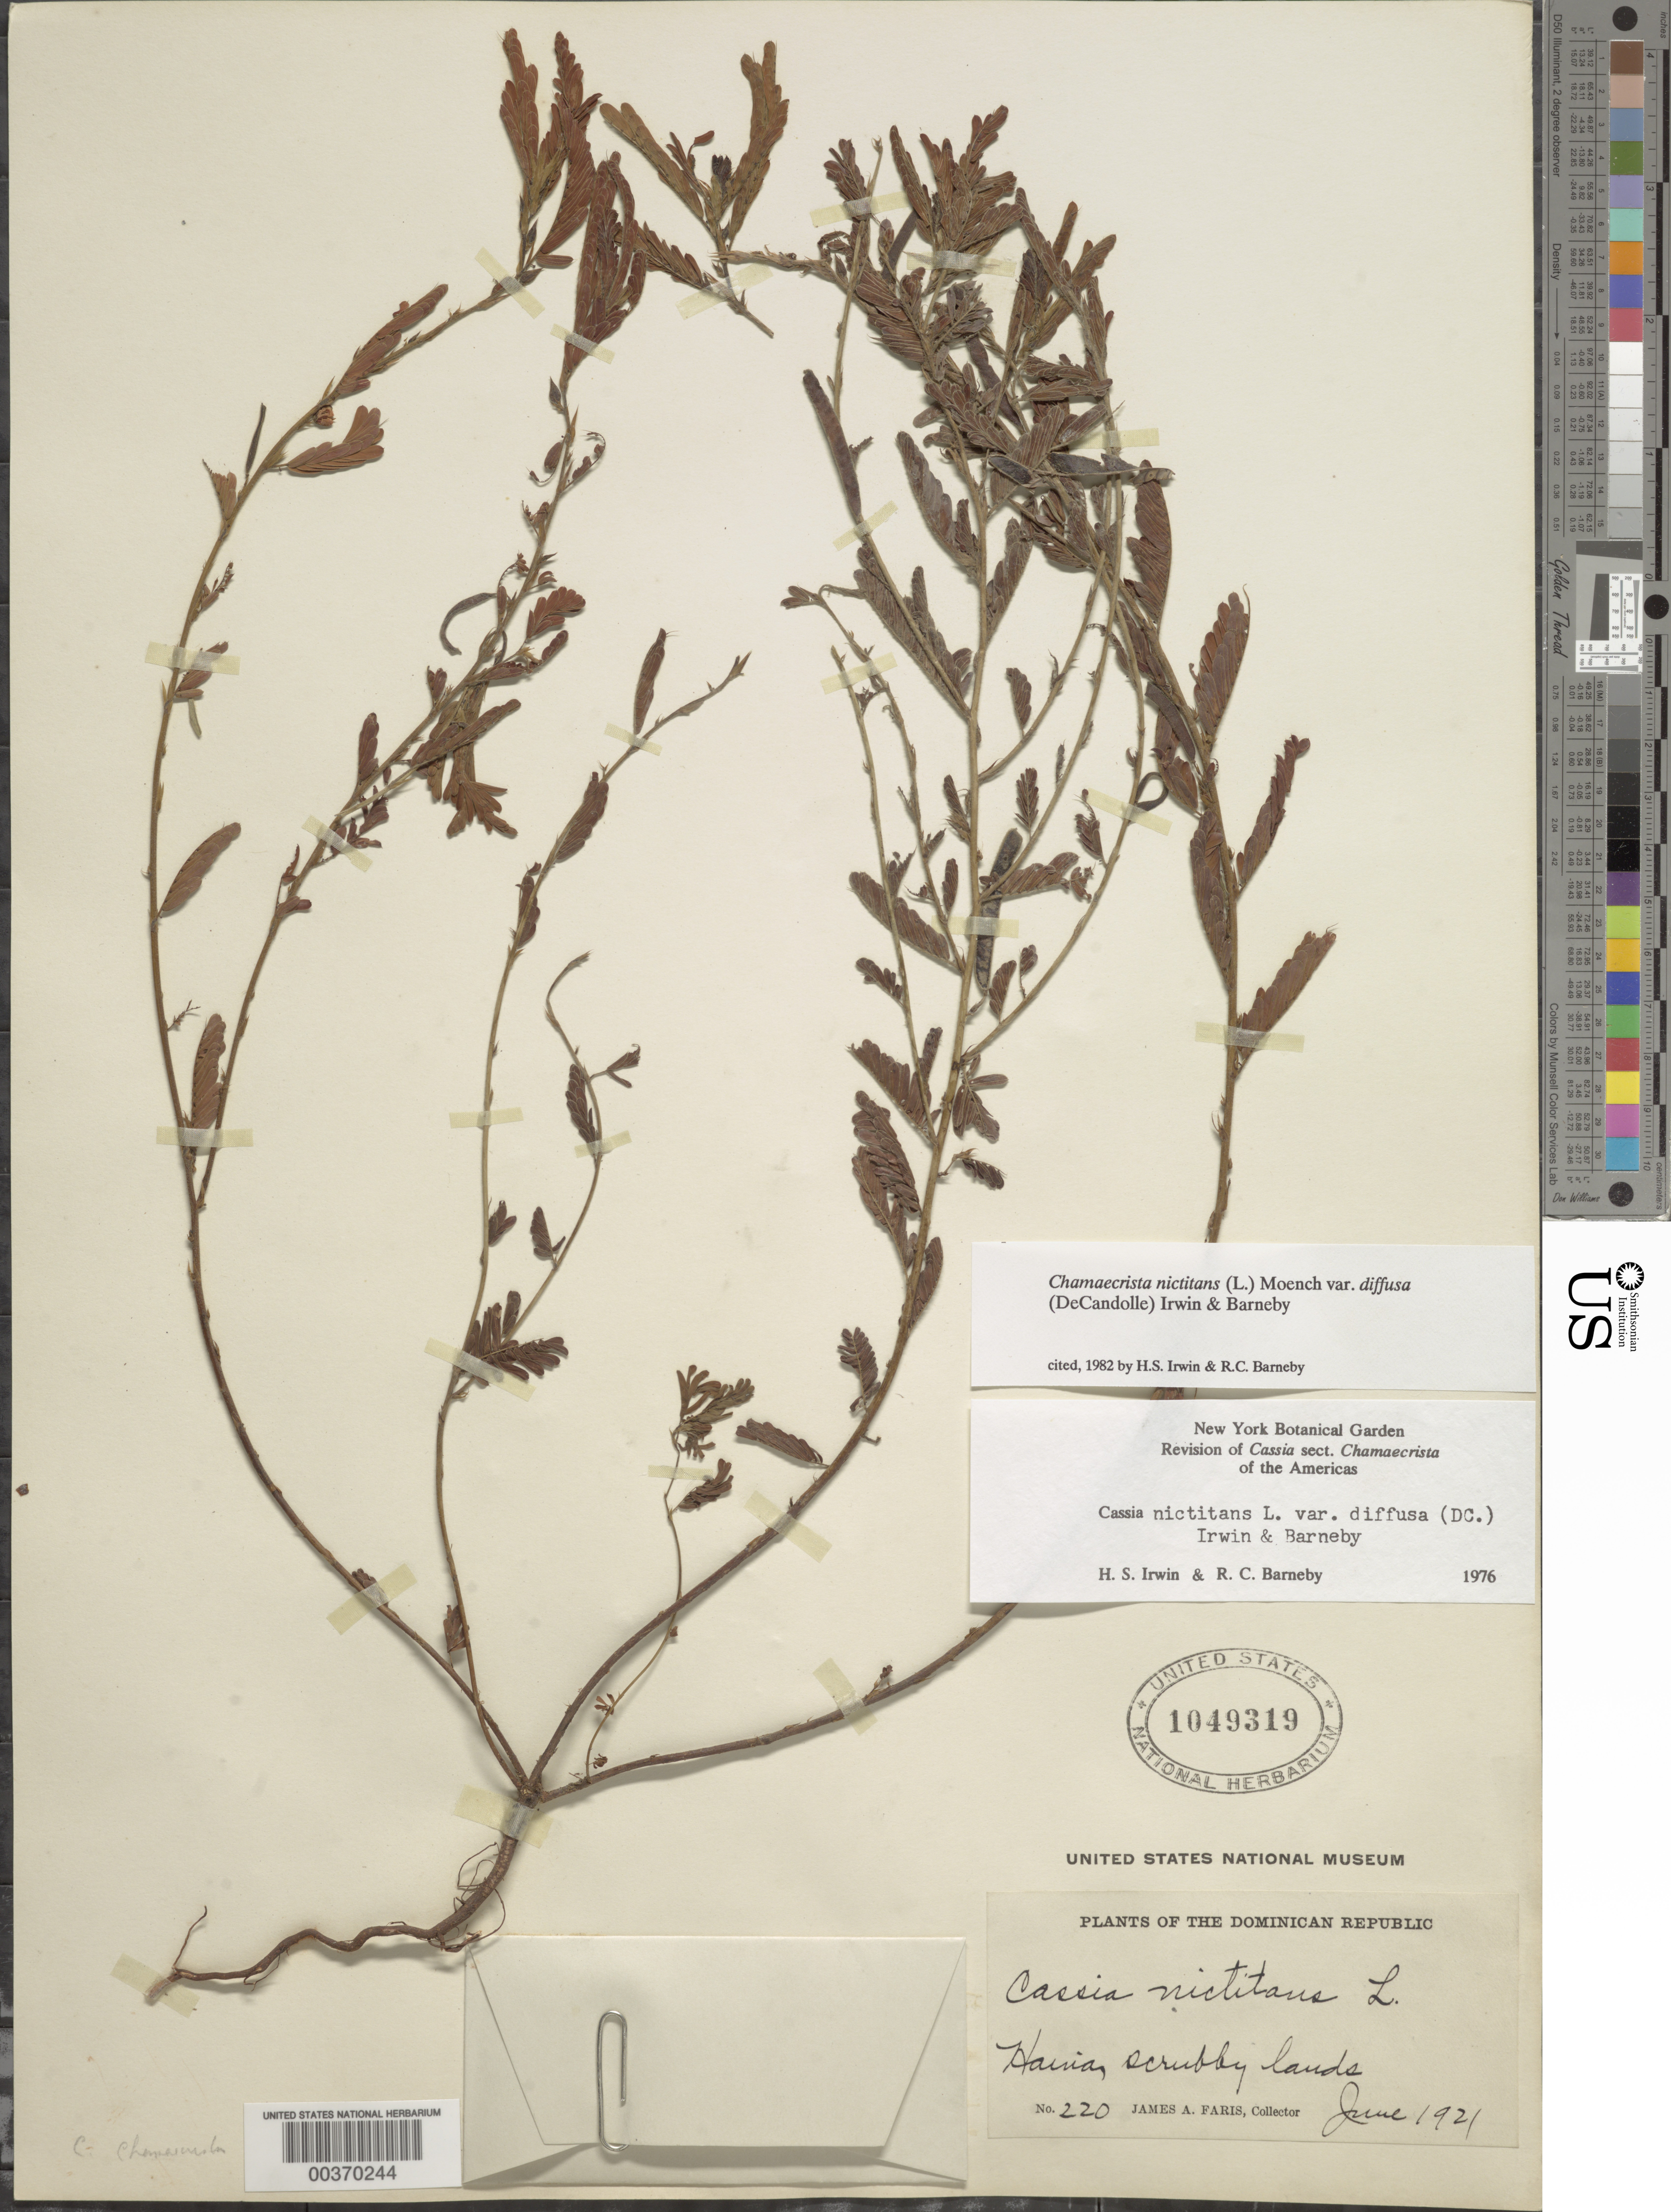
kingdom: Plantae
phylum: Tracheophyta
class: Magnoliopsida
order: Fabales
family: Fabaceae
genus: Chamaecrista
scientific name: Chamaecrista nictitans var. diffusa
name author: (DC.) H.S. Irwin & Barneby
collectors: J. Faris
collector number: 220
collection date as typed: Jun 1921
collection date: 1921-06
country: Dominican Republic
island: Hispaniola Island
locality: Haina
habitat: Scrubby lands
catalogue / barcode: US 1049319